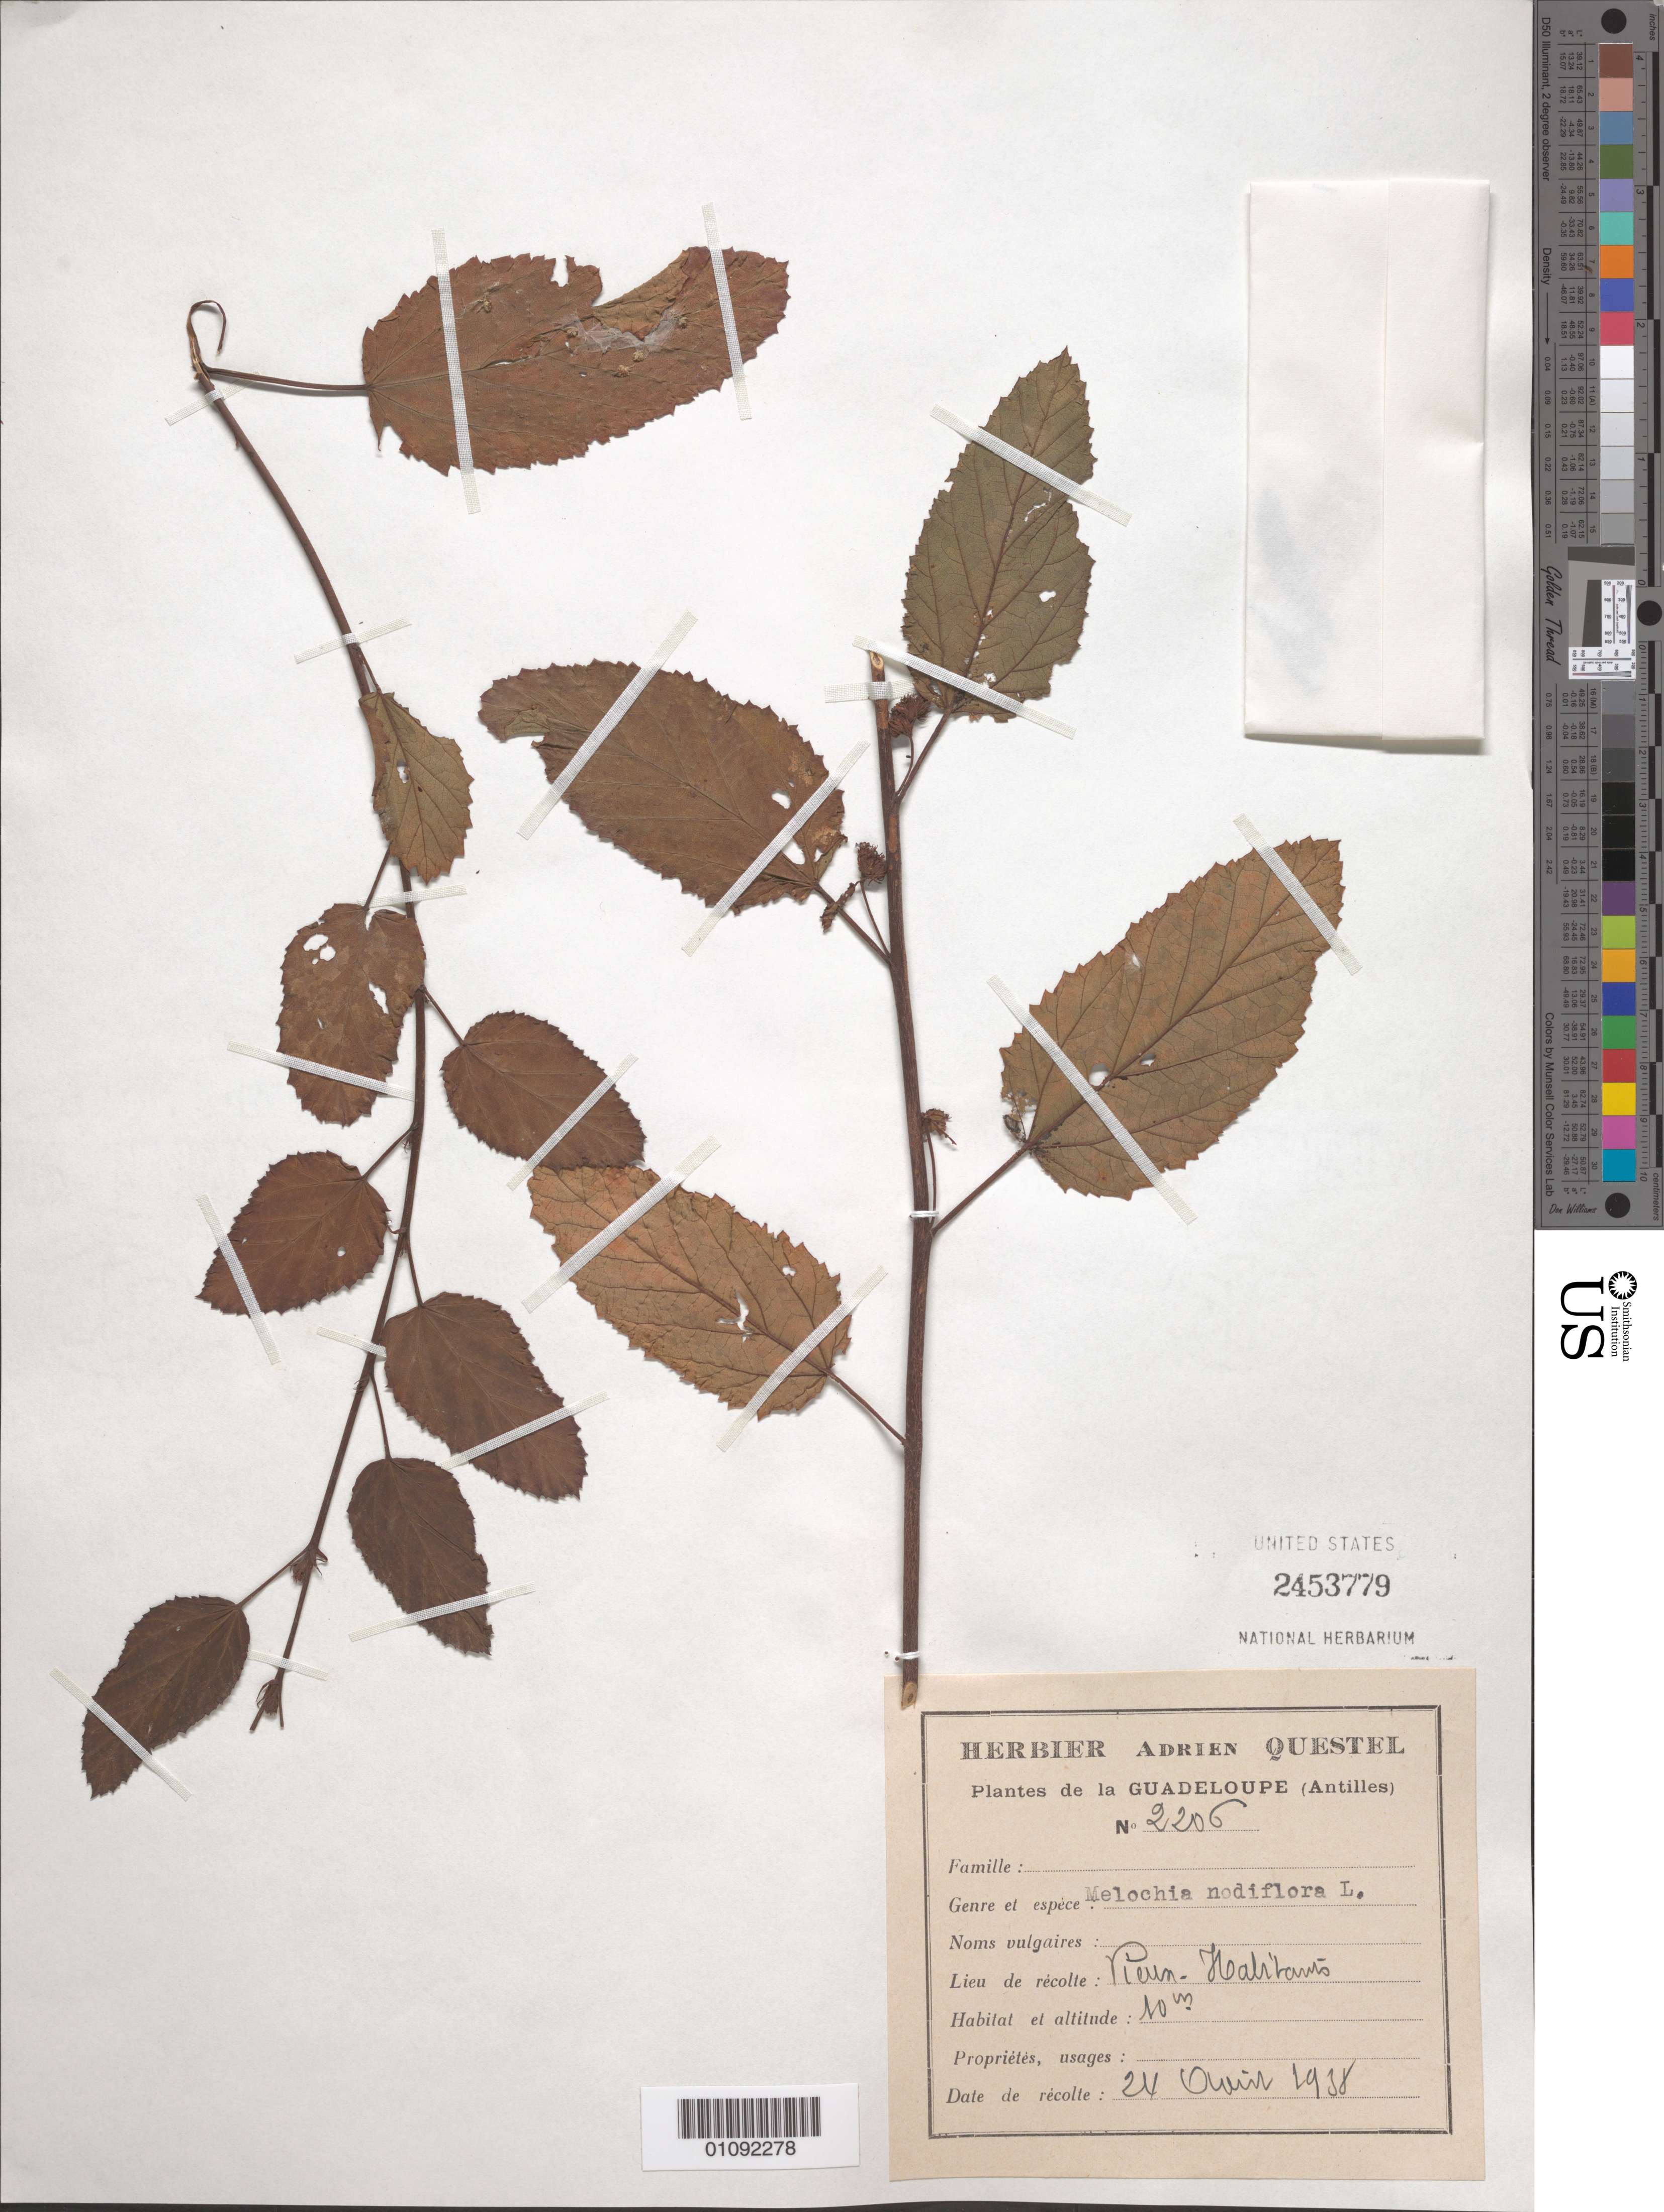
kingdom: Plantae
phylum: Tracheophyta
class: Magnoliopsida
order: Malvales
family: Malvaceae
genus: Melochia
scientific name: Melochia nodiflora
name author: Sw.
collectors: A. Questel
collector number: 2206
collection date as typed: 24 Apr 1938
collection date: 1938-04-24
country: Guadeloupe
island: Basse Terre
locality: Vieux-Habitants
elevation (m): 10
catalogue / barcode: US 2453779